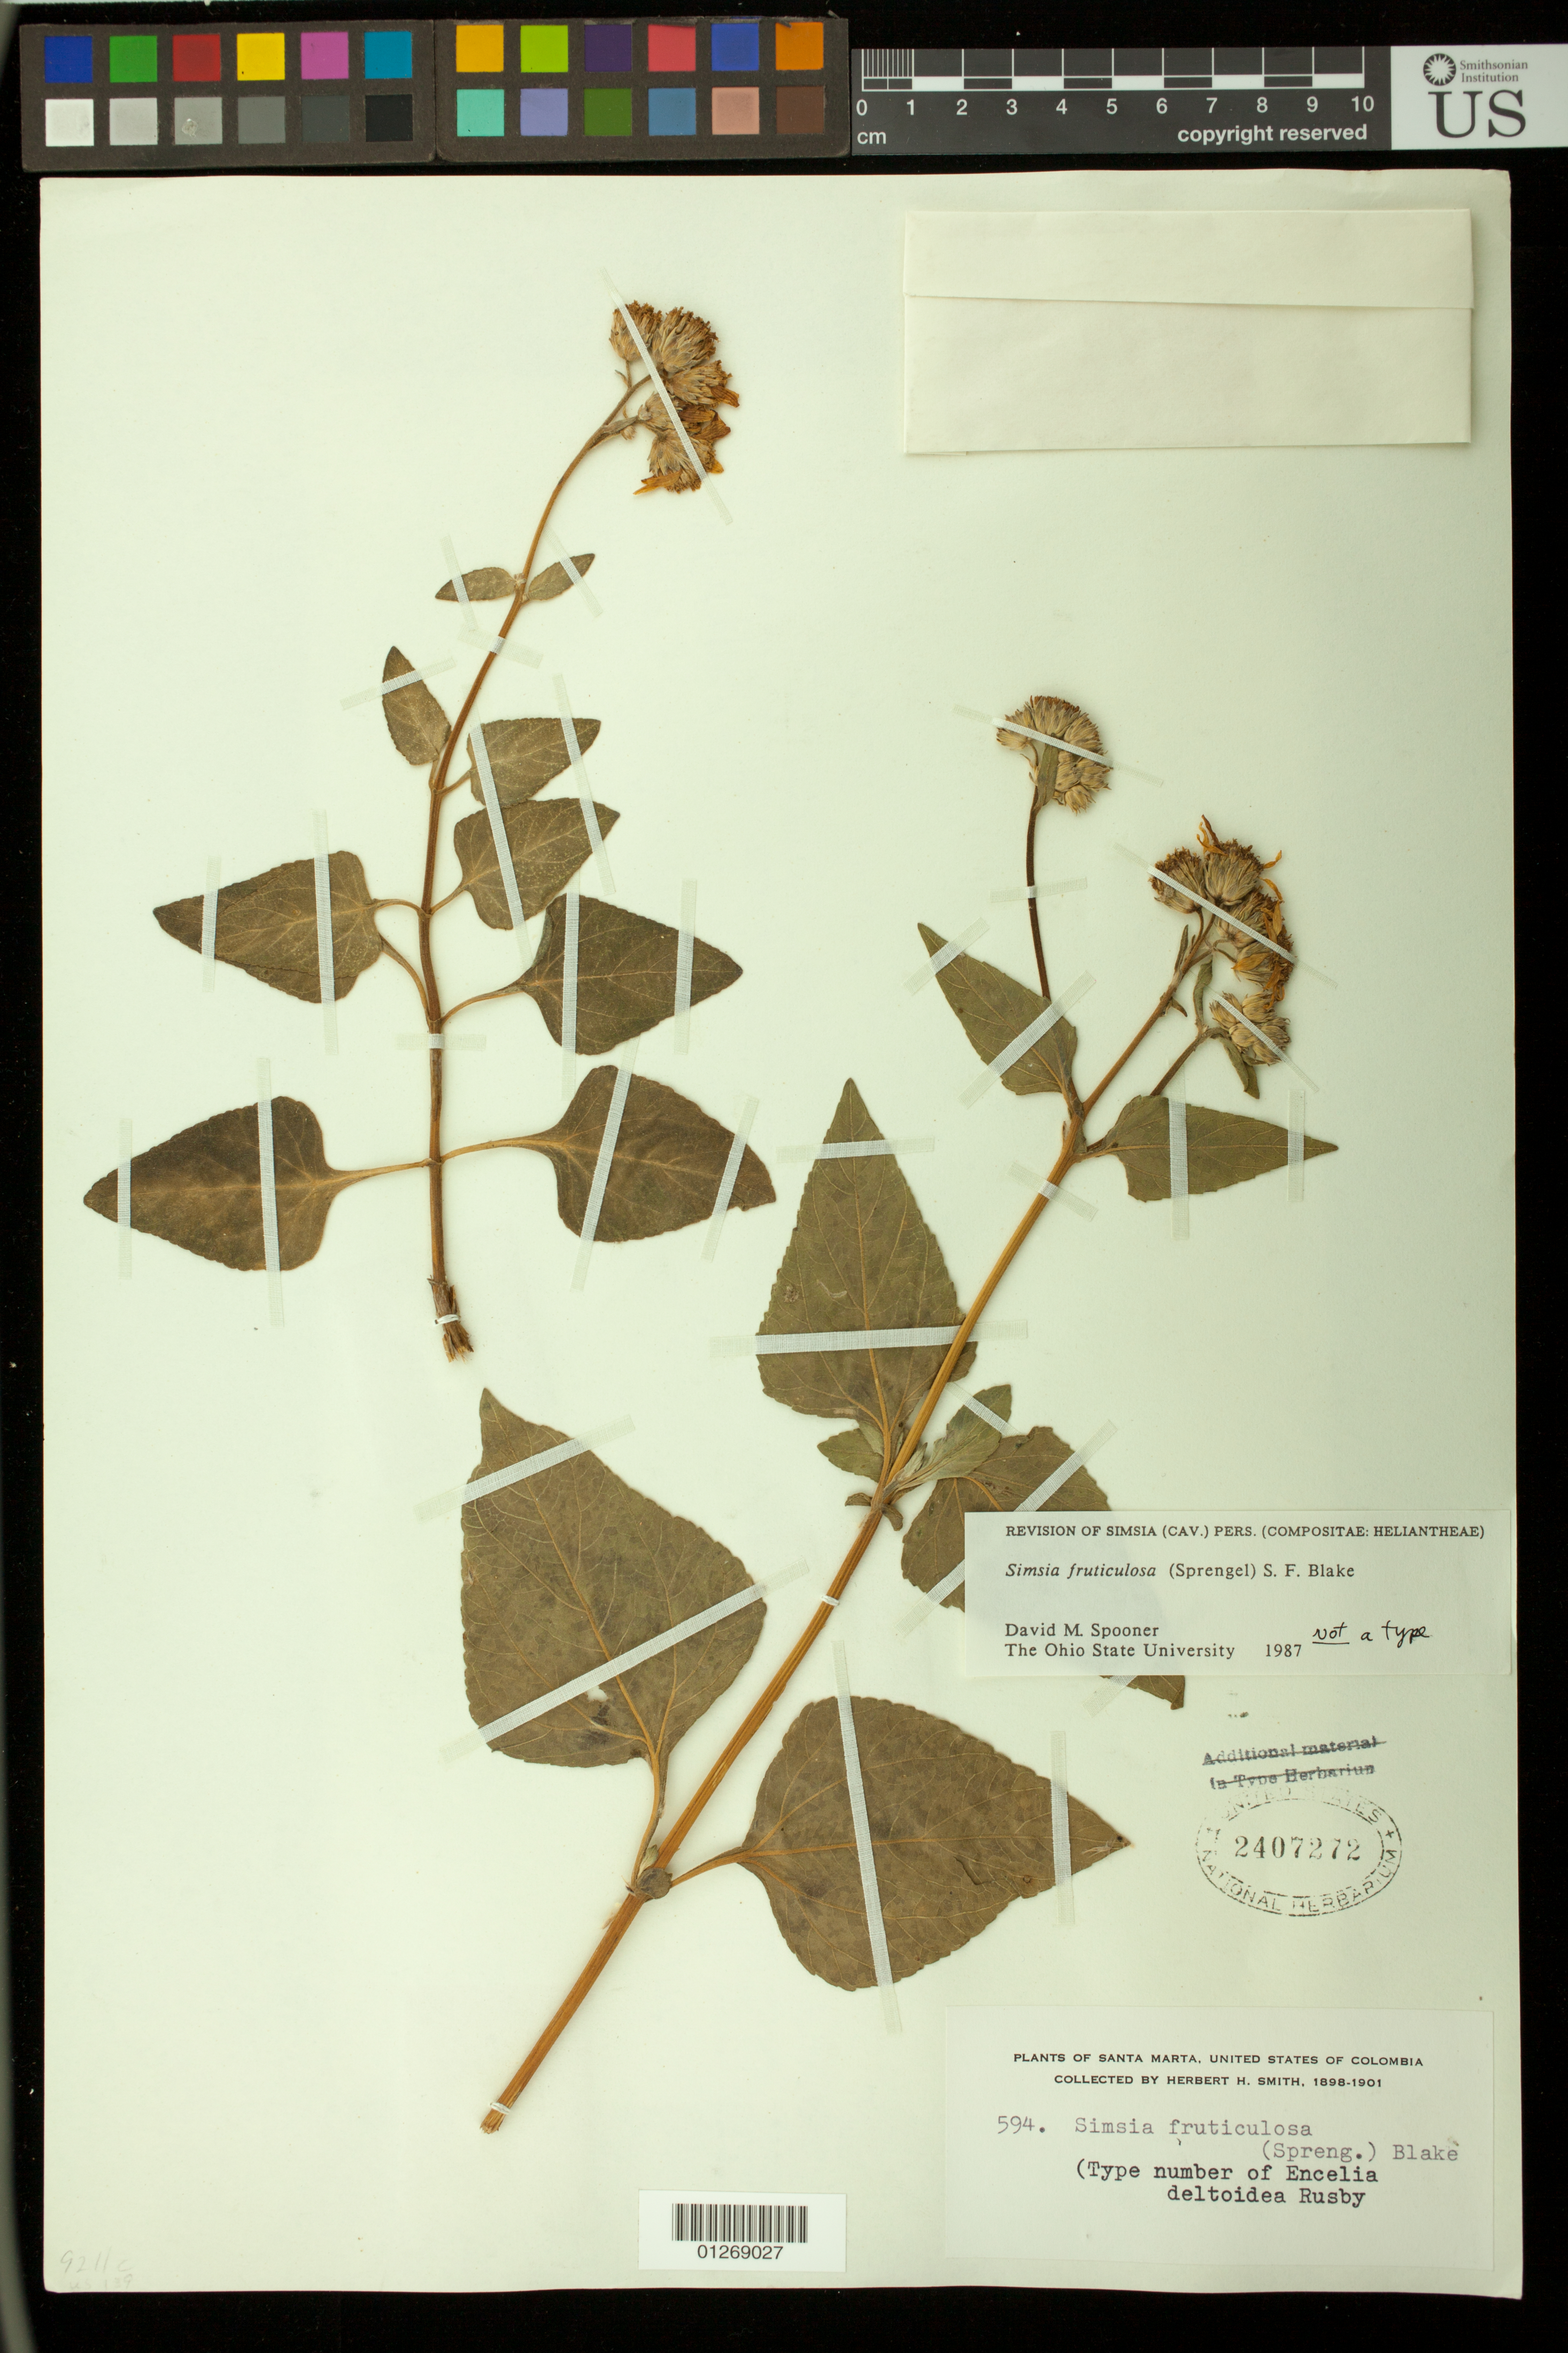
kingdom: Plantae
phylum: Tracheophyta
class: Magnoliopsida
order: Asterales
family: Asteraceae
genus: Encelia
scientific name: Encelia deltoidea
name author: Rusby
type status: Type Collection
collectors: Herbert H. Smith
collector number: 594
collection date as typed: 1898-1901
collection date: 1898/1901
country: Colombia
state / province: Magdalena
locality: Santa Marta.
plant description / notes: Specimen with minimal label data, but same collection number as cited in protologue. Annotated "not a type" by D.M. Spooner (1987), unclear on what basis. Lectotype specimen as designated by Spooner (1990) is Smith 594 collected in Nov. 1898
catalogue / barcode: US 2407272